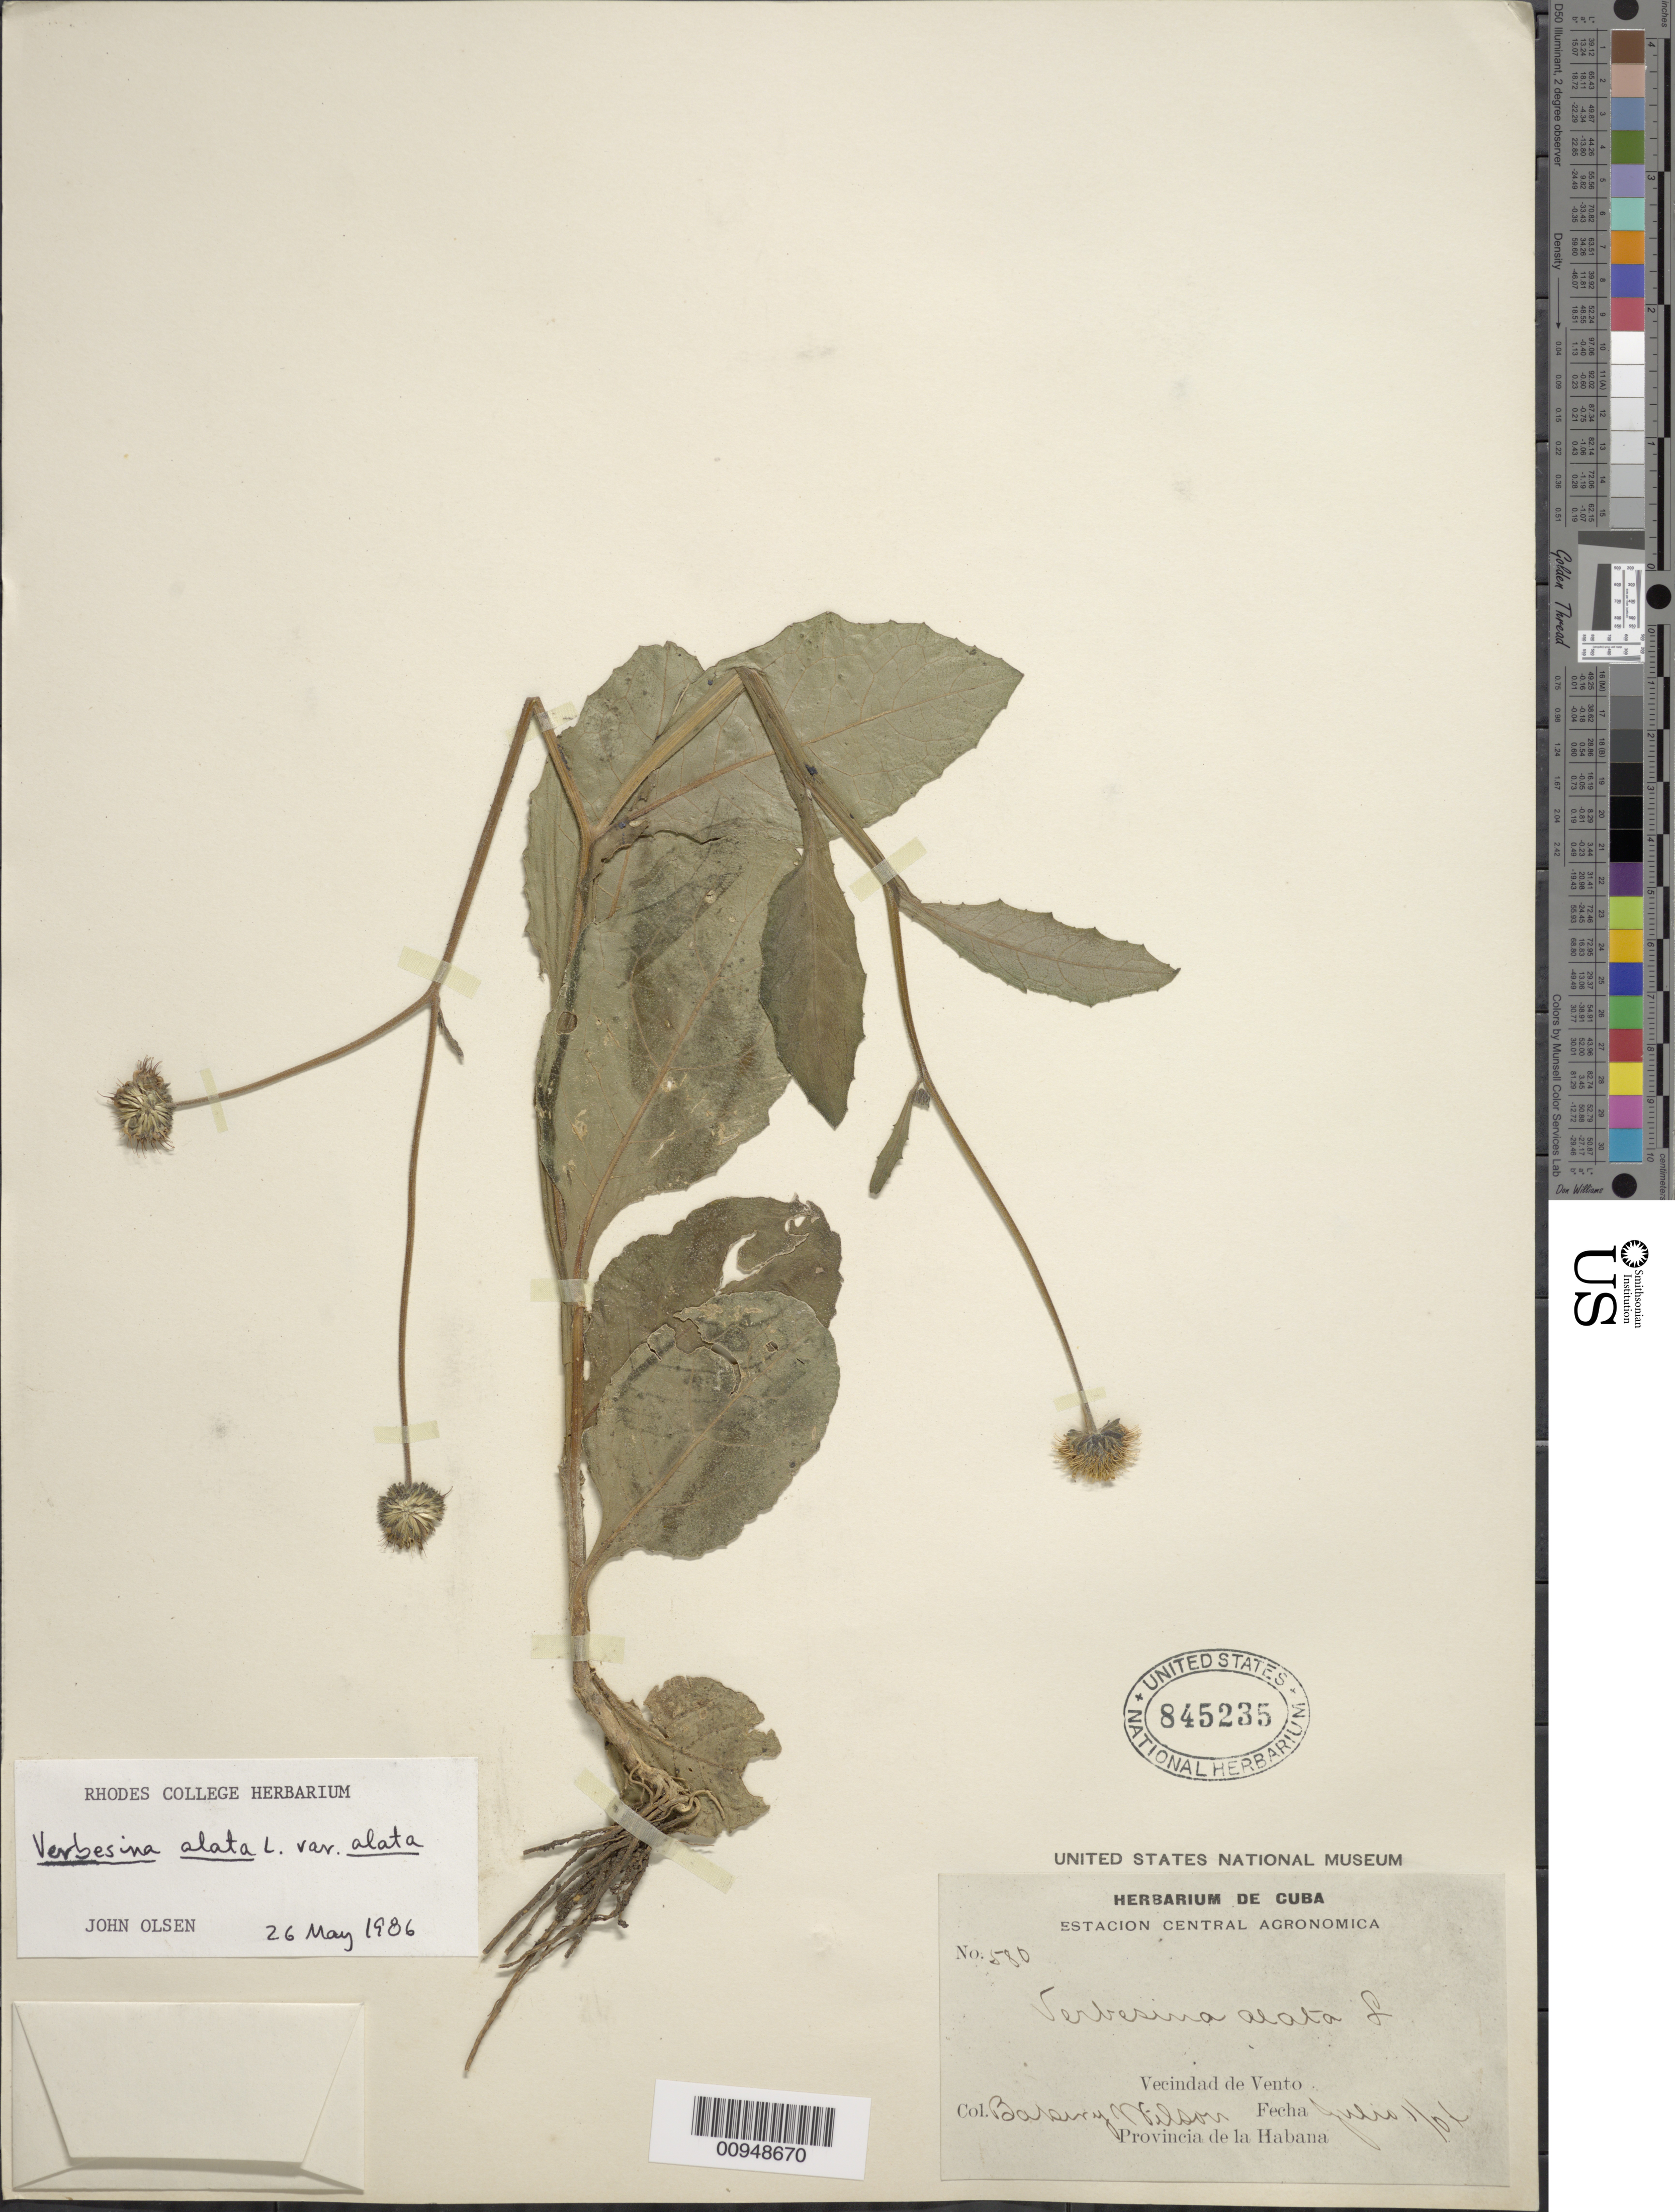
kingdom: Plantae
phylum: Tracheophyta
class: Magnoliopsida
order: Asterales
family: Asteraceae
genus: Verbesina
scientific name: Verbesina alata var. alata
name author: L.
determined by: Olsen, J.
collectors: C. F. Baker & -- Wilson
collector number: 580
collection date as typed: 01 Jul 1904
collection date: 1904-07-01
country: Cuba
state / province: La Habana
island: Cuba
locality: Vecinidad de Vento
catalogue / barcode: US 845235